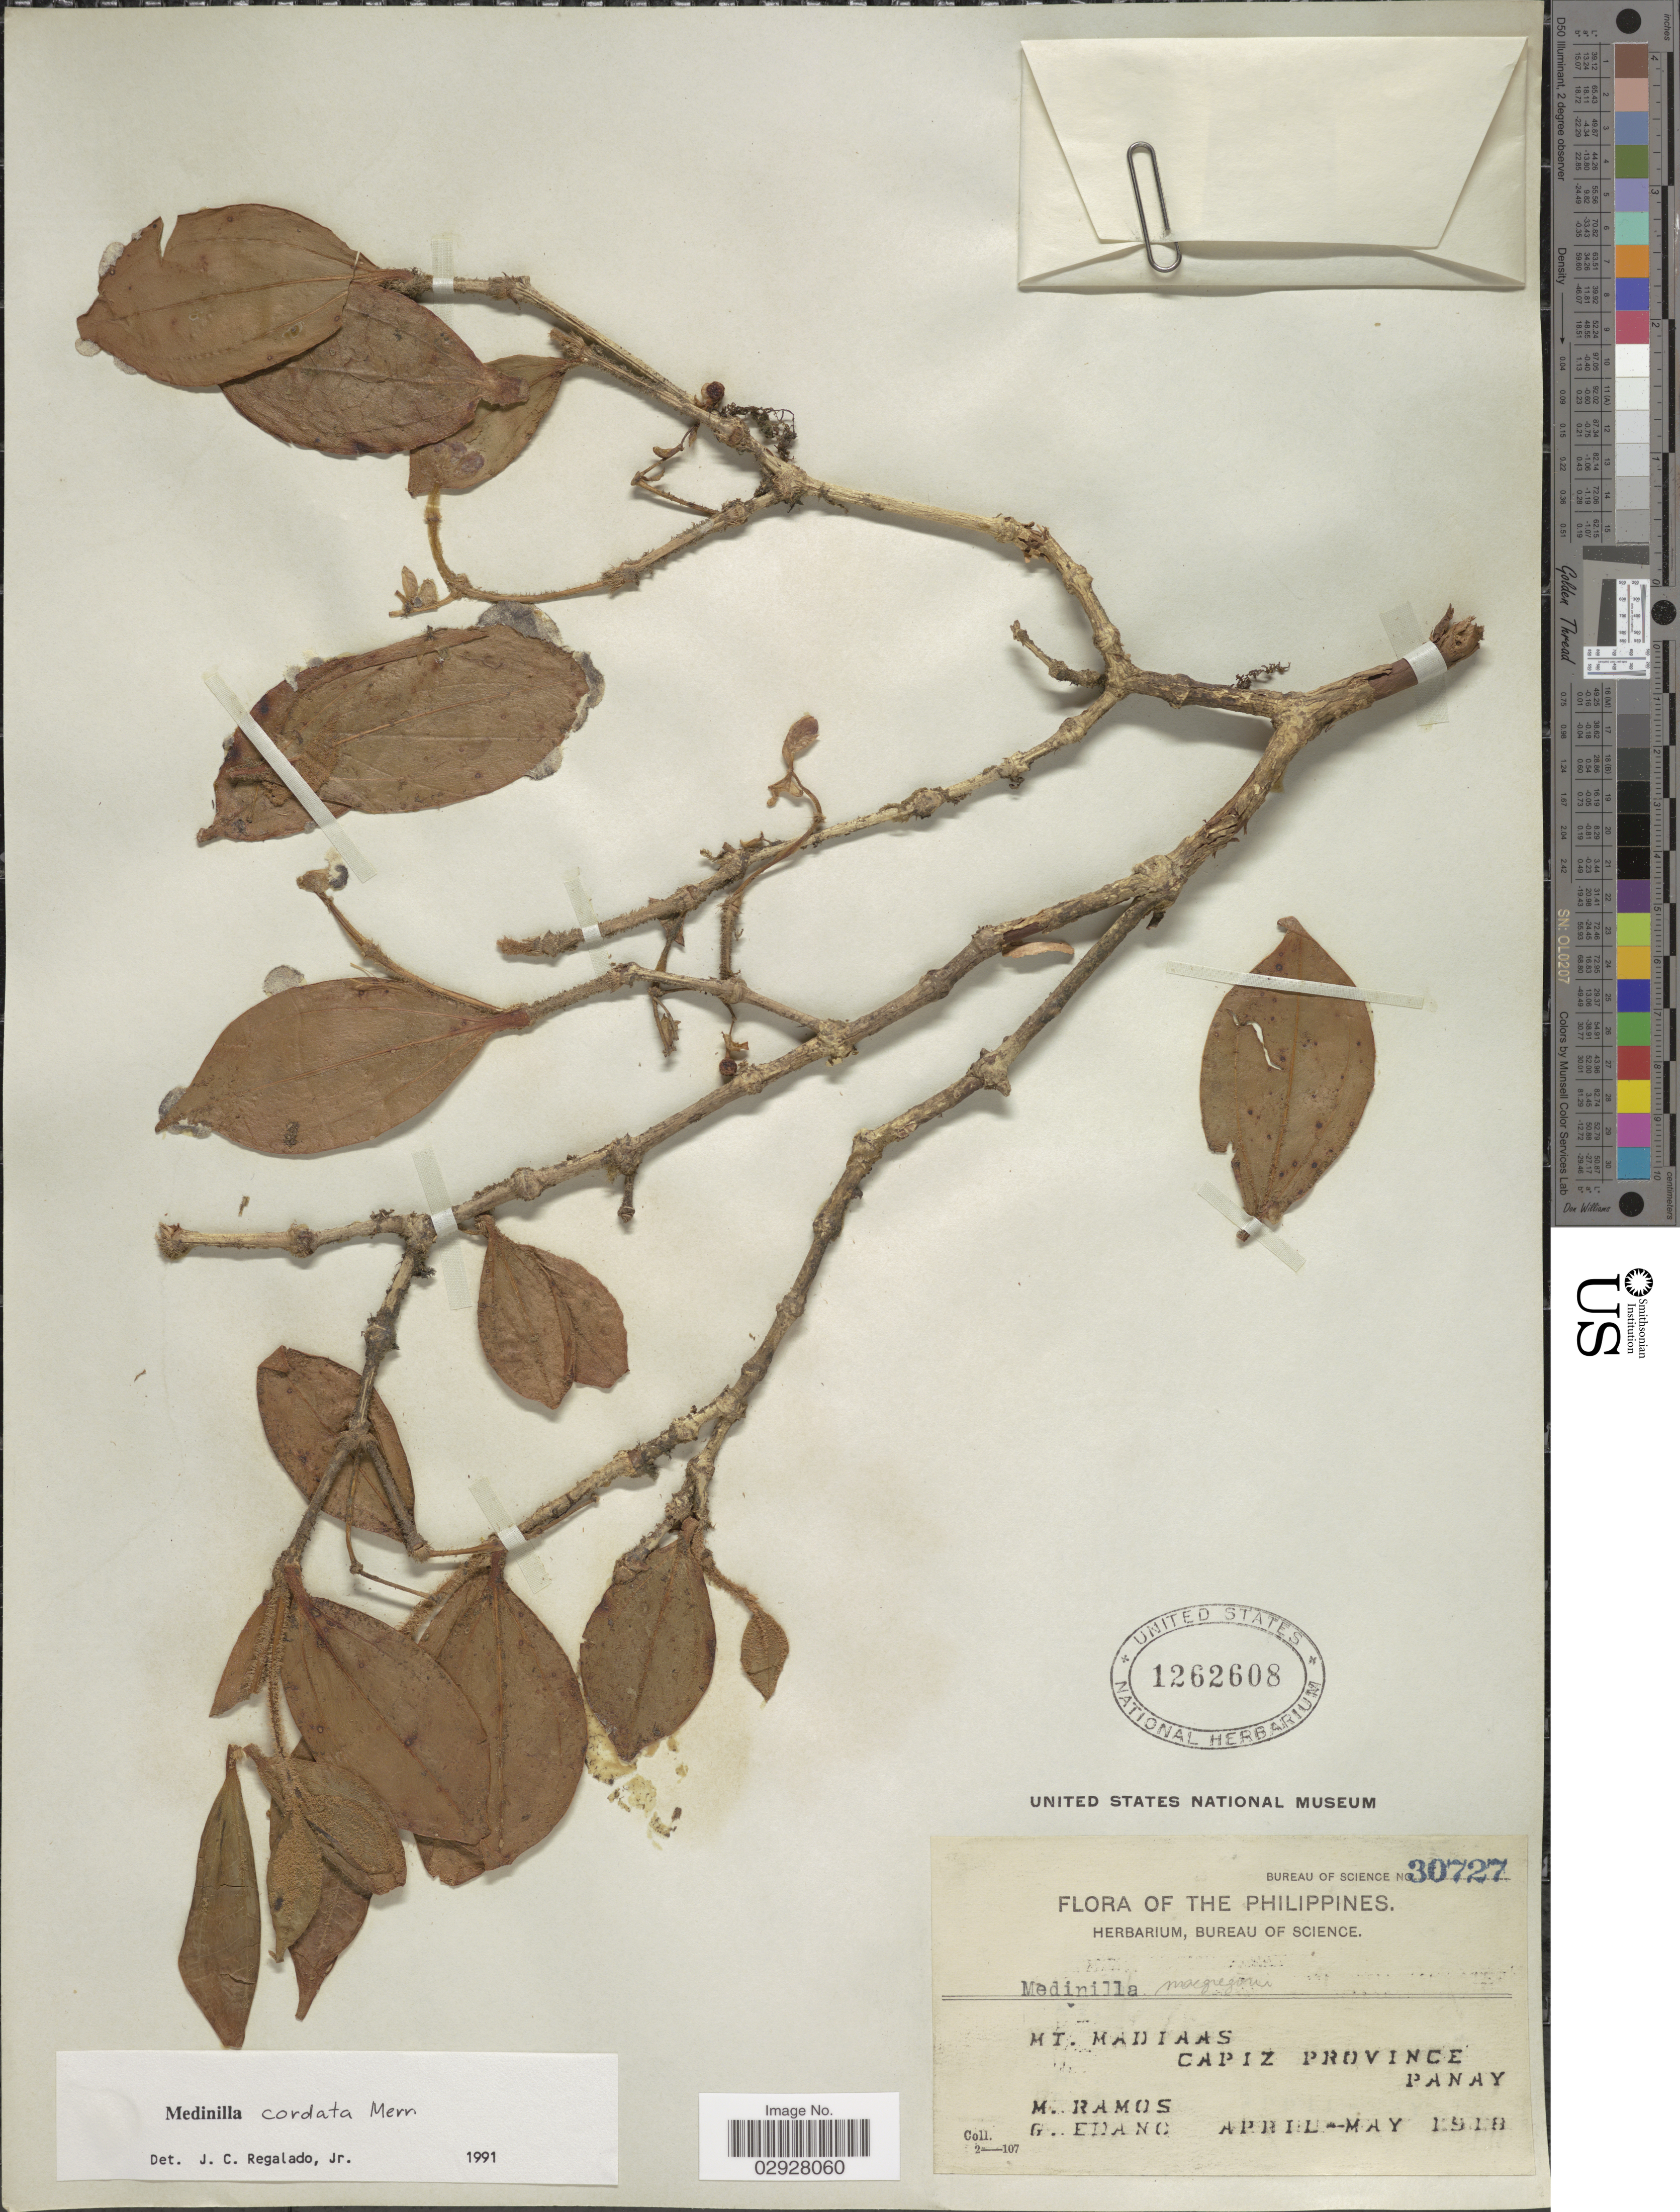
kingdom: Plantae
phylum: Tracheophyta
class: Magnoliopsida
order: Myrtales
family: Melastomataceae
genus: Medinilla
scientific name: Medinilla cordata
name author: Merr.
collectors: M. Ramos & G. Edaño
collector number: Bureau of Science 30727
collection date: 1918-04/1918-05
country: Philippines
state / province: Western Visayas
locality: Mt. Madiaas, Capiz Province, Panay.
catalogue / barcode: US 1262608